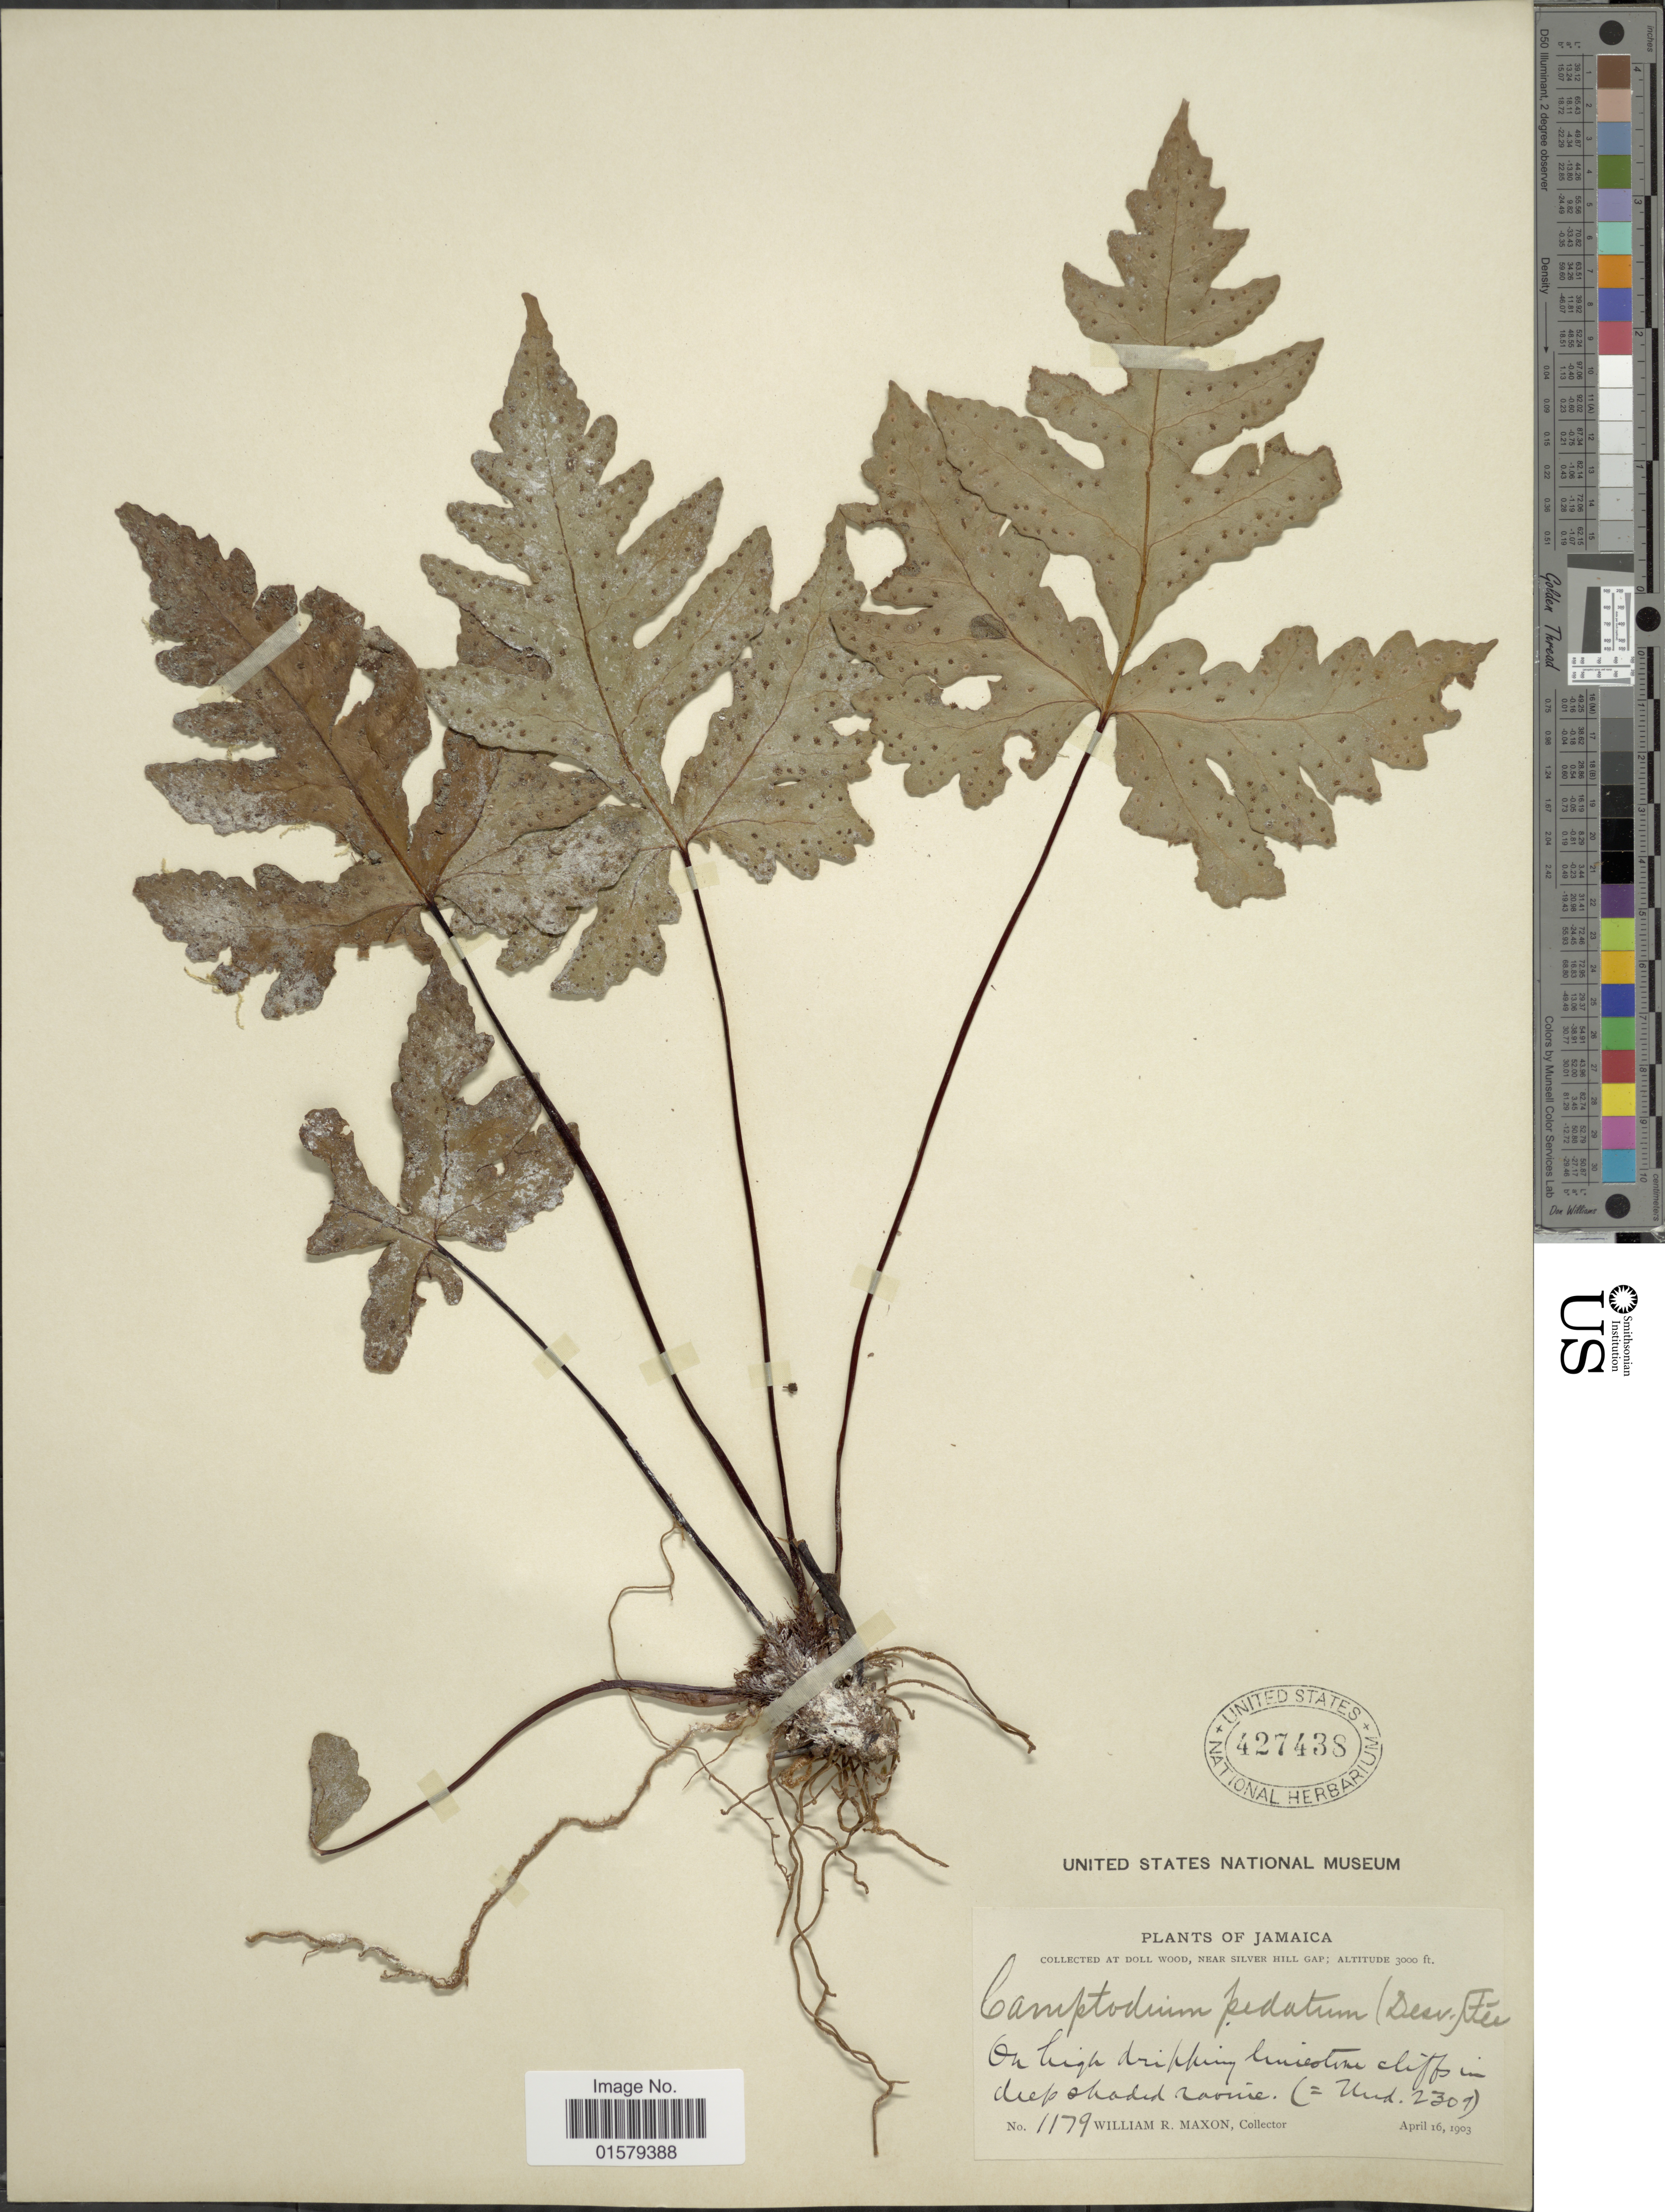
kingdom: Plantae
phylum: Tracheophyta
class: Polypodiopsida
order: Polypodiales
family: Tectariaceae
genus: Tectaria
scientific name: Tectaria pedata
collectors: W. R. Maxon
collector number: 1179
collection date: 1903-04-16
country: Jamaica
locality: Doll wood, near Silver Hill Gap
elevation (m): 914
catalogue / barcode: US 427438